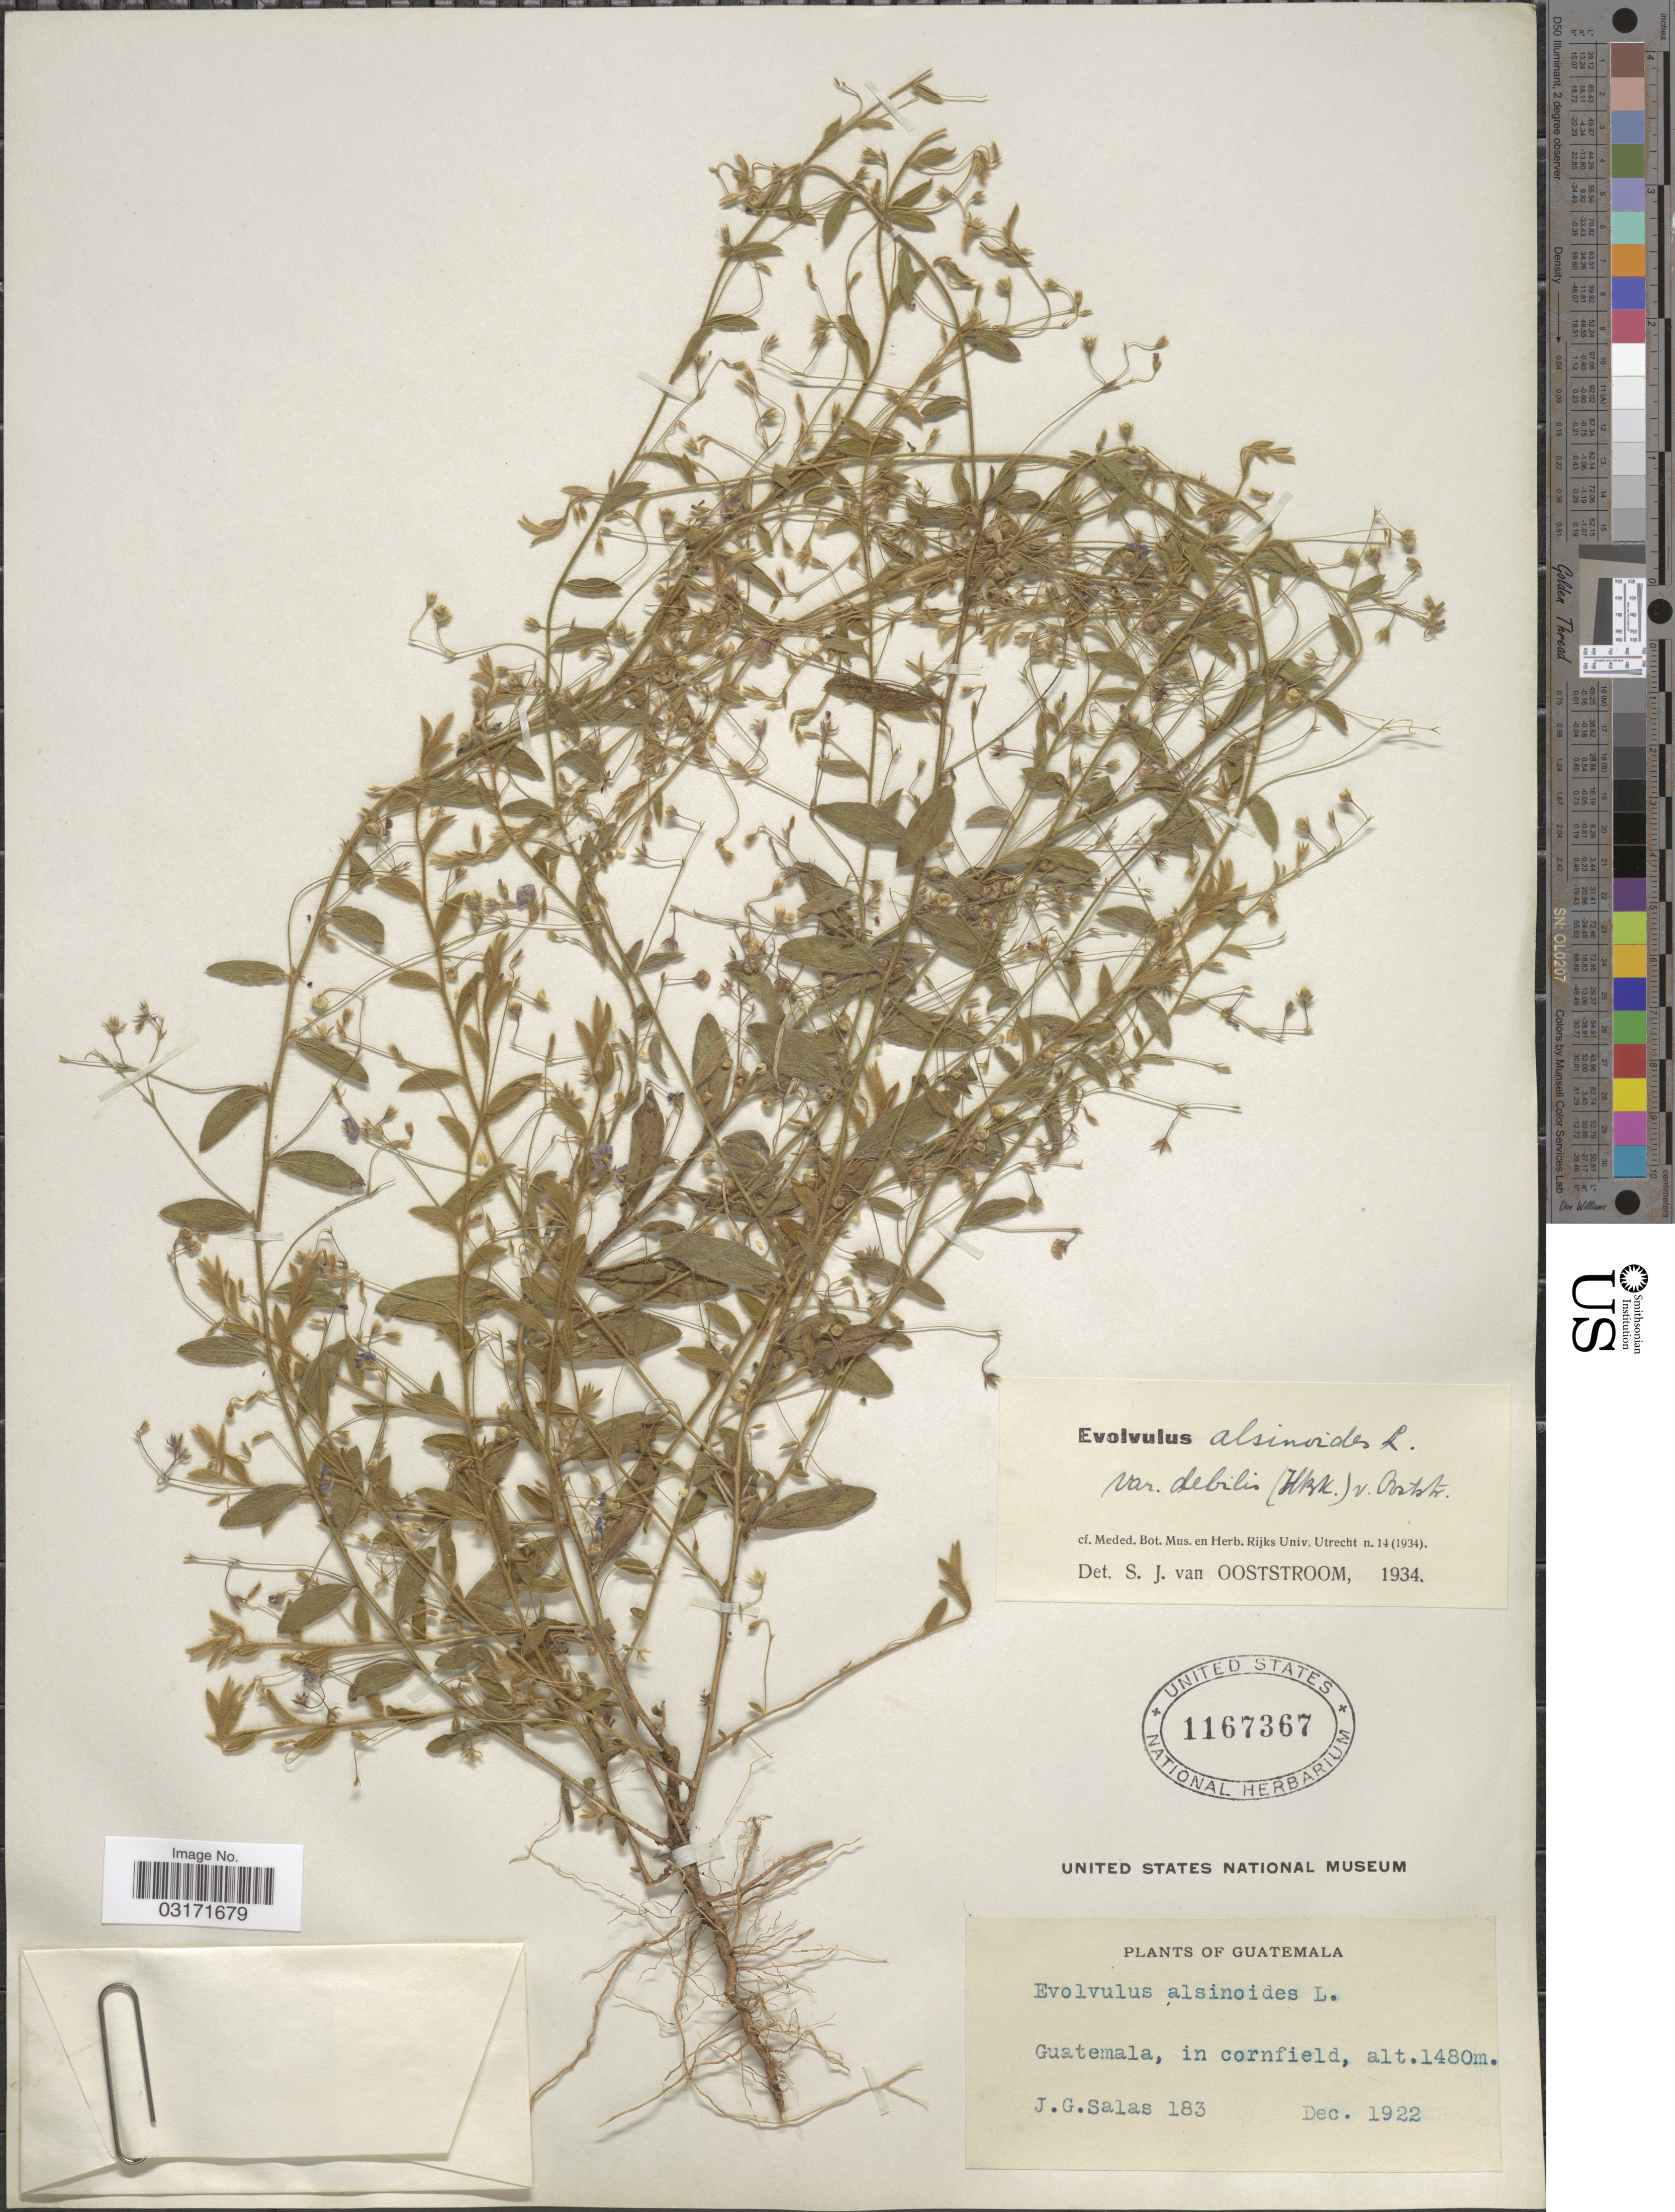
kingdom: Plantae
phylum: Tracheophyta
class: Magnoliopsida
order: Solanales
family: Convolvulaceae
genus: Evolvulus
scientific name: Evolvulus alsinoides var. debilis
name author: (Kunth) Ooststr.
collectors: J. G. Salas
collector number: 183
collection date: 1922-12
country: Guatemala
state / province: Guatemala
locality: Guatemala, in cornfield.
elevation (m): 1480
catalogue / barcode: US 1167367